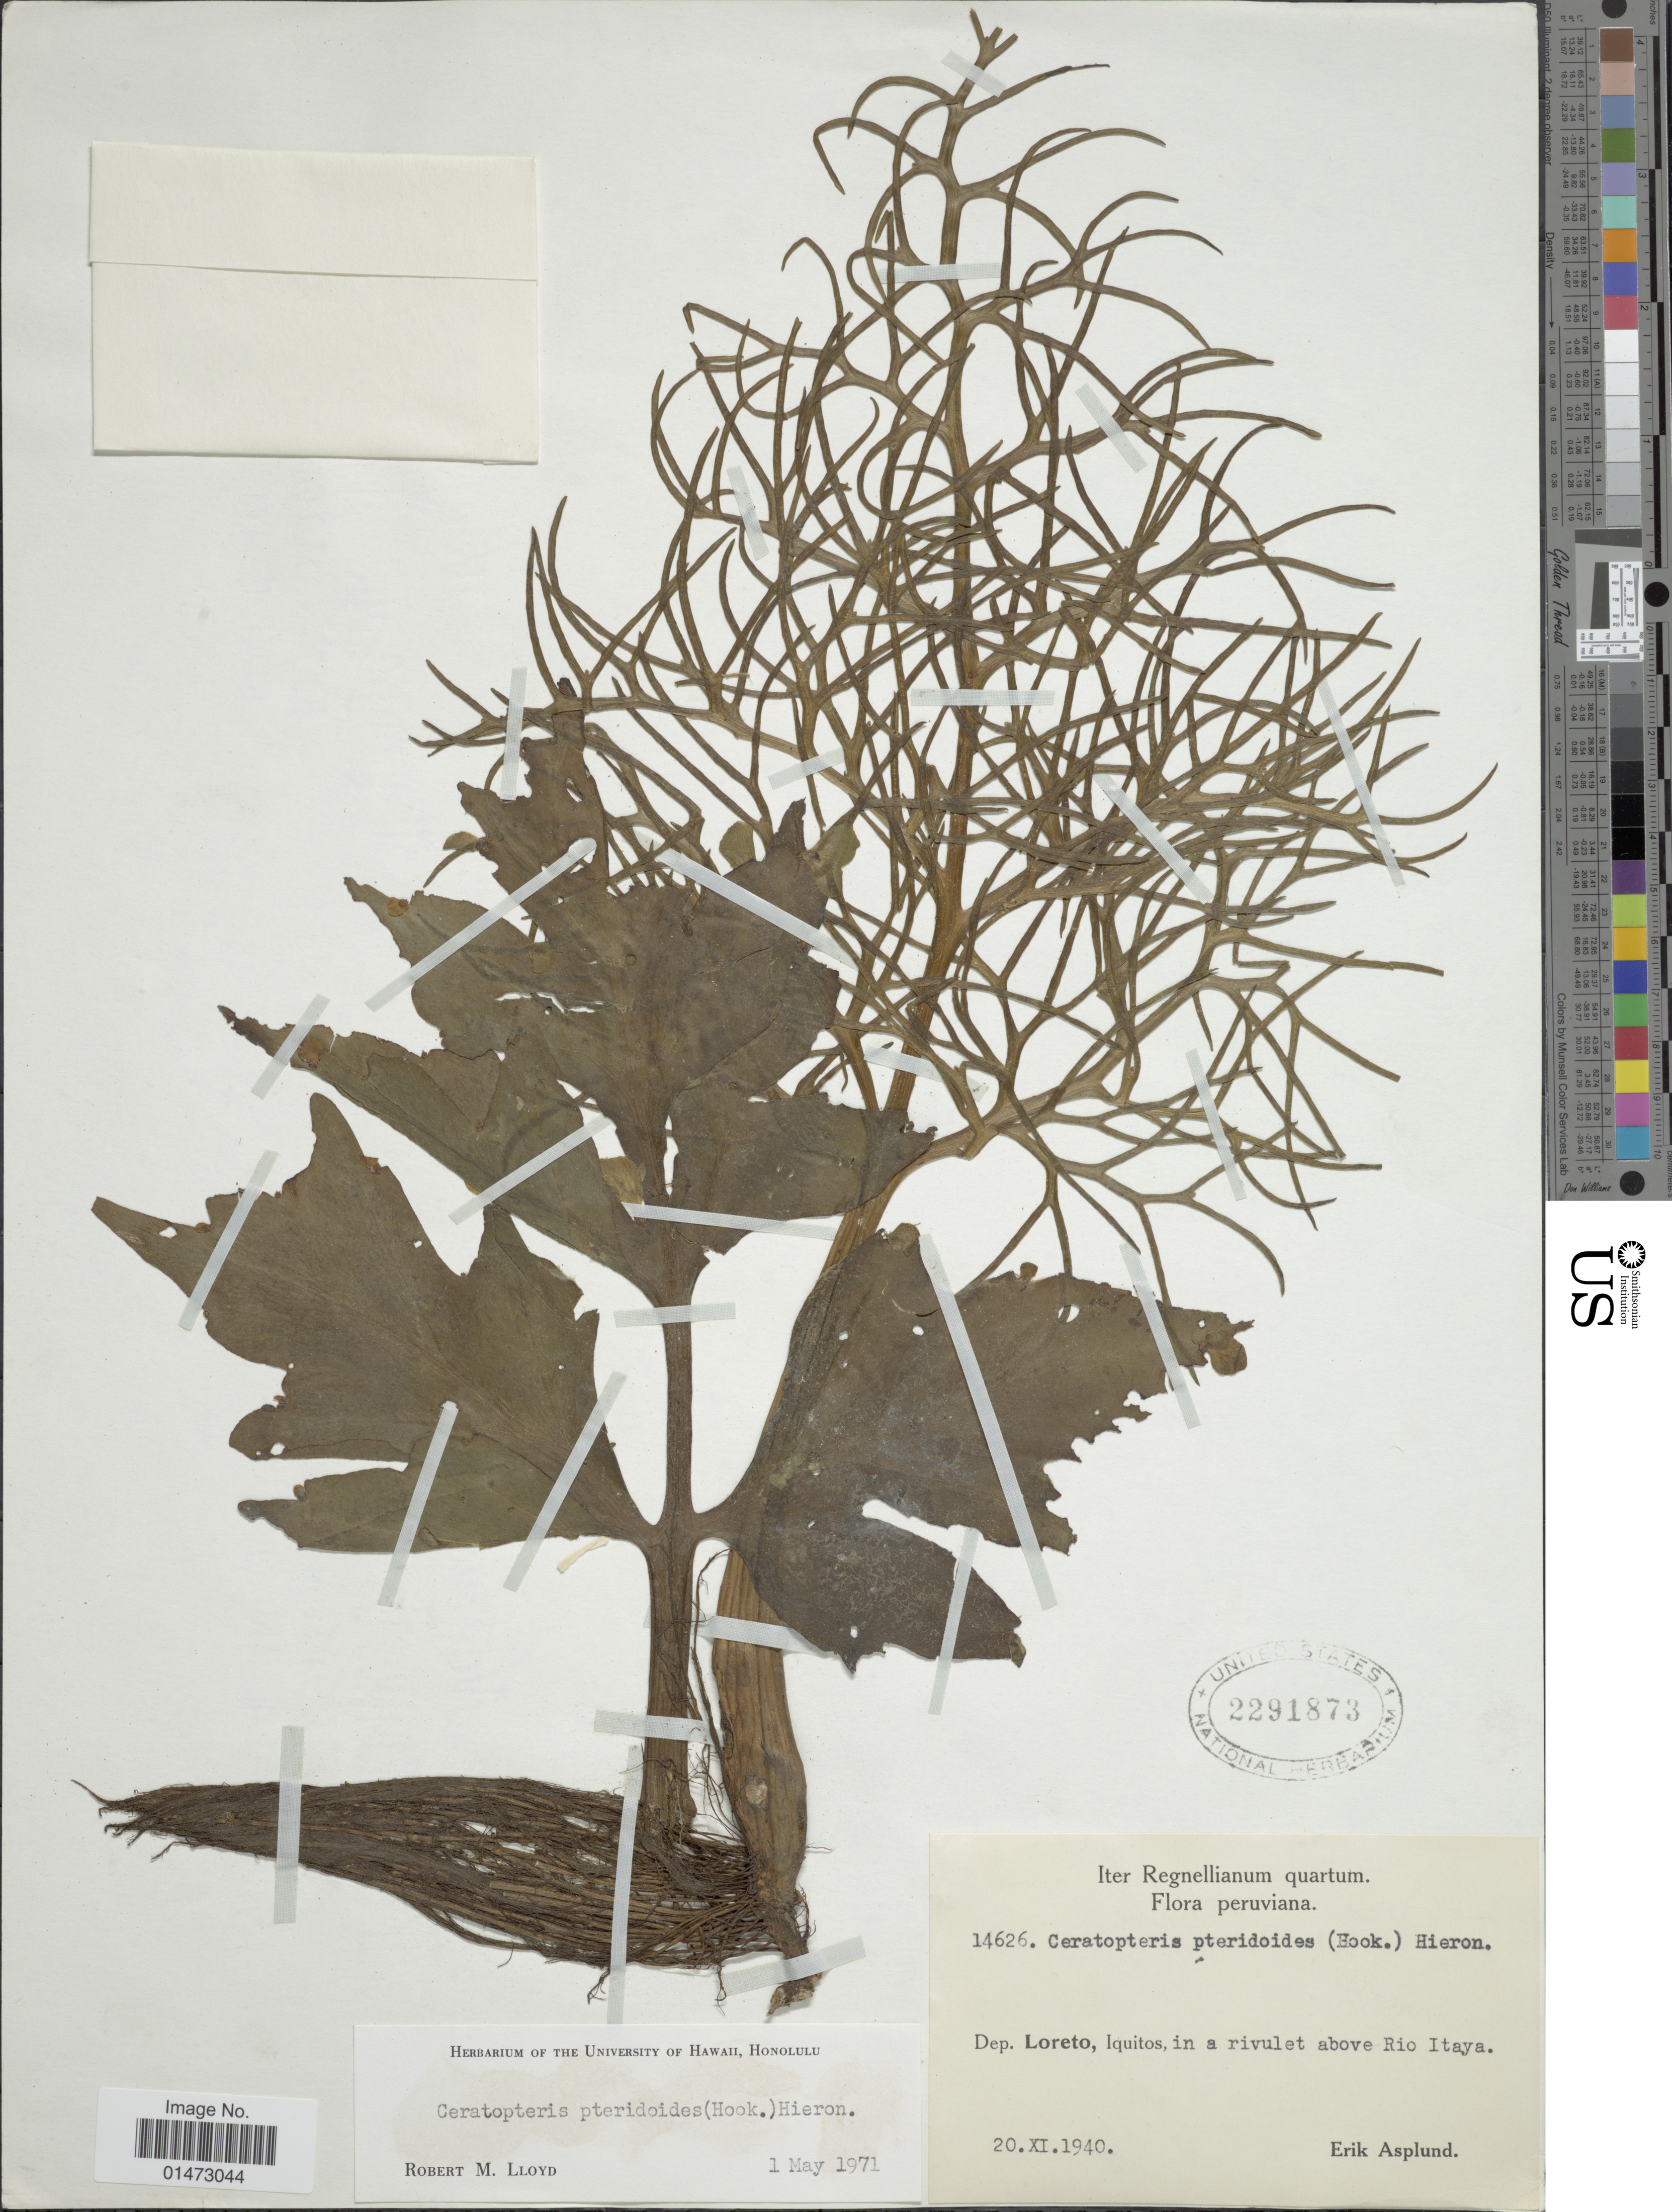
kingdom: Plantae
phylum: Tracheophyta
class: Polypodiopsida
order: Polypodiales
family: Pteridaceae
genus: Ceratopteris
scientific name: Ceratopteris pteridioides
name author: (Hook.) Hieron.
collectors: E. Asplund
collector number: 14626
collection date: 1940-11-20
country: Peru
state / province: Loreto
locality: Iquitos, in a rivulet above Rio Itaya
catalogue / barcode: US 2291873